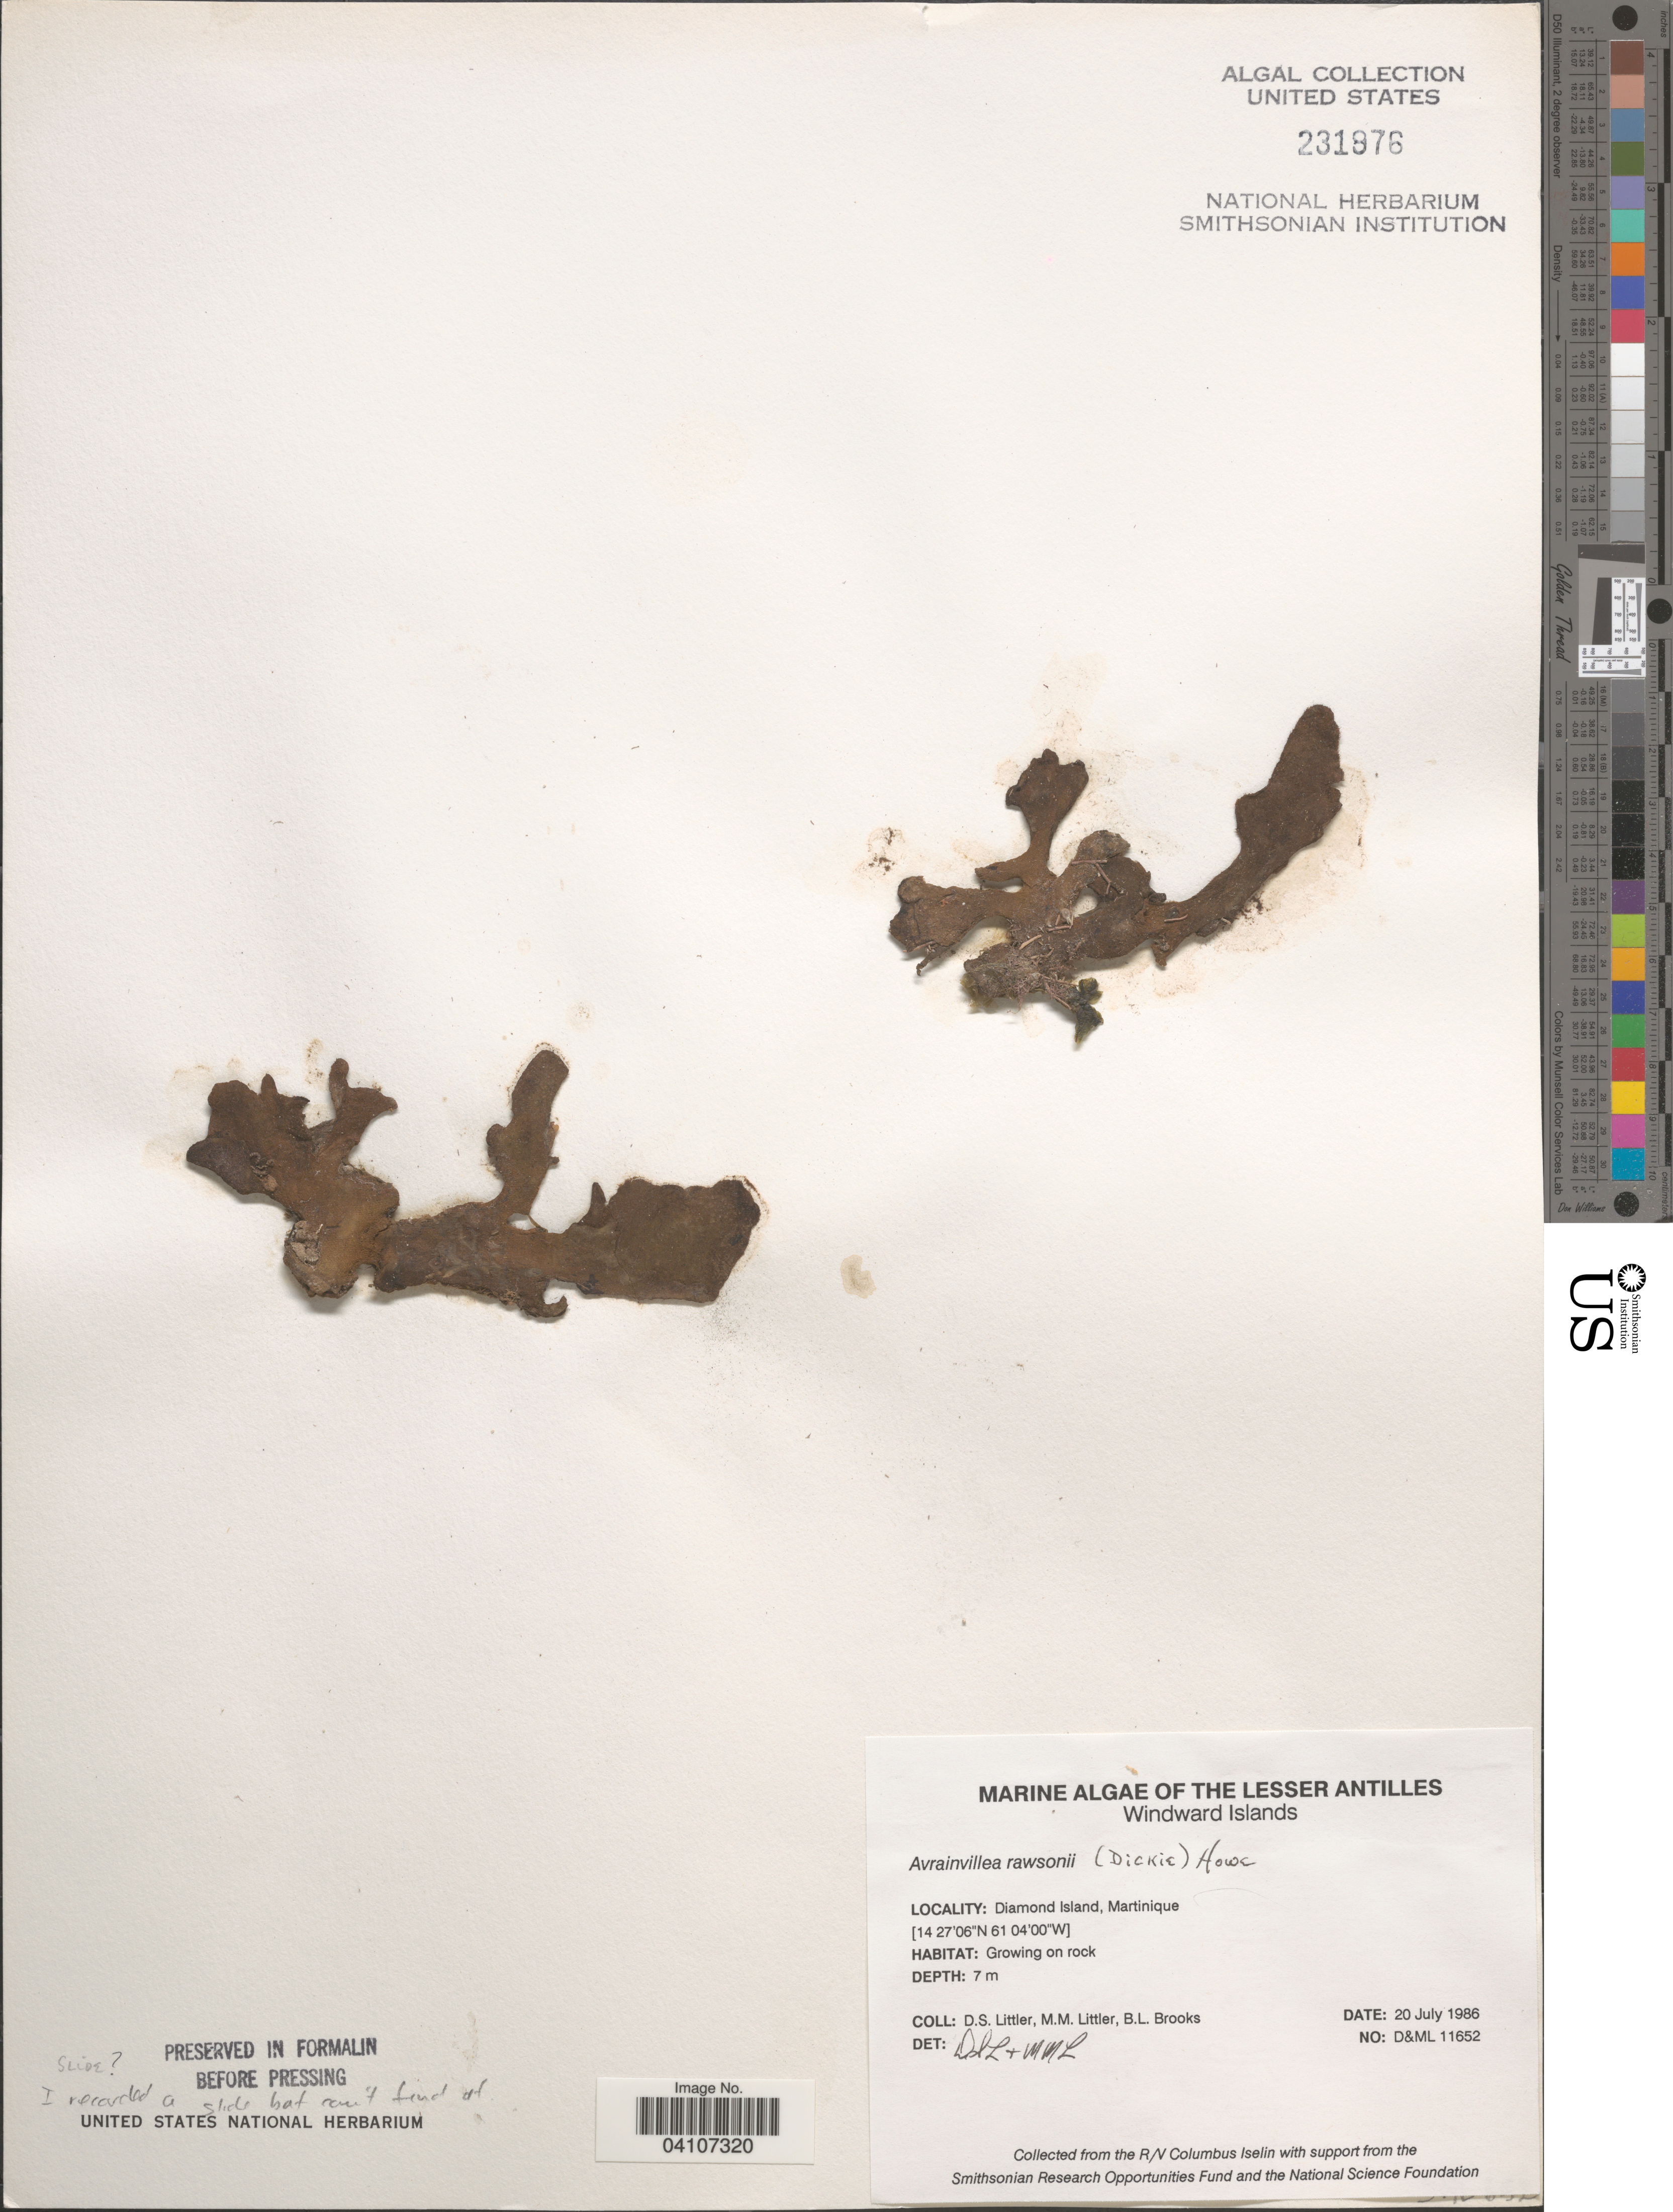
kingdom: Plantae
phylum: Chlorophyta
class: Ulvophyceae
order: Bryopsidales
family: Dichotomosiphonaceae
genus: Avrainvillea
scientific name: Avrainvillea rawsonii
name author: (Dickie) M. Howe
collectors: D. S. Littler & B. Brooks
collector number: D&ML11652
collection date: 1986-07-20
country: Martinique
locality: The Lesser Antilles. Windward Islands. Diamond Island.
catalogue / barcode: US 231976